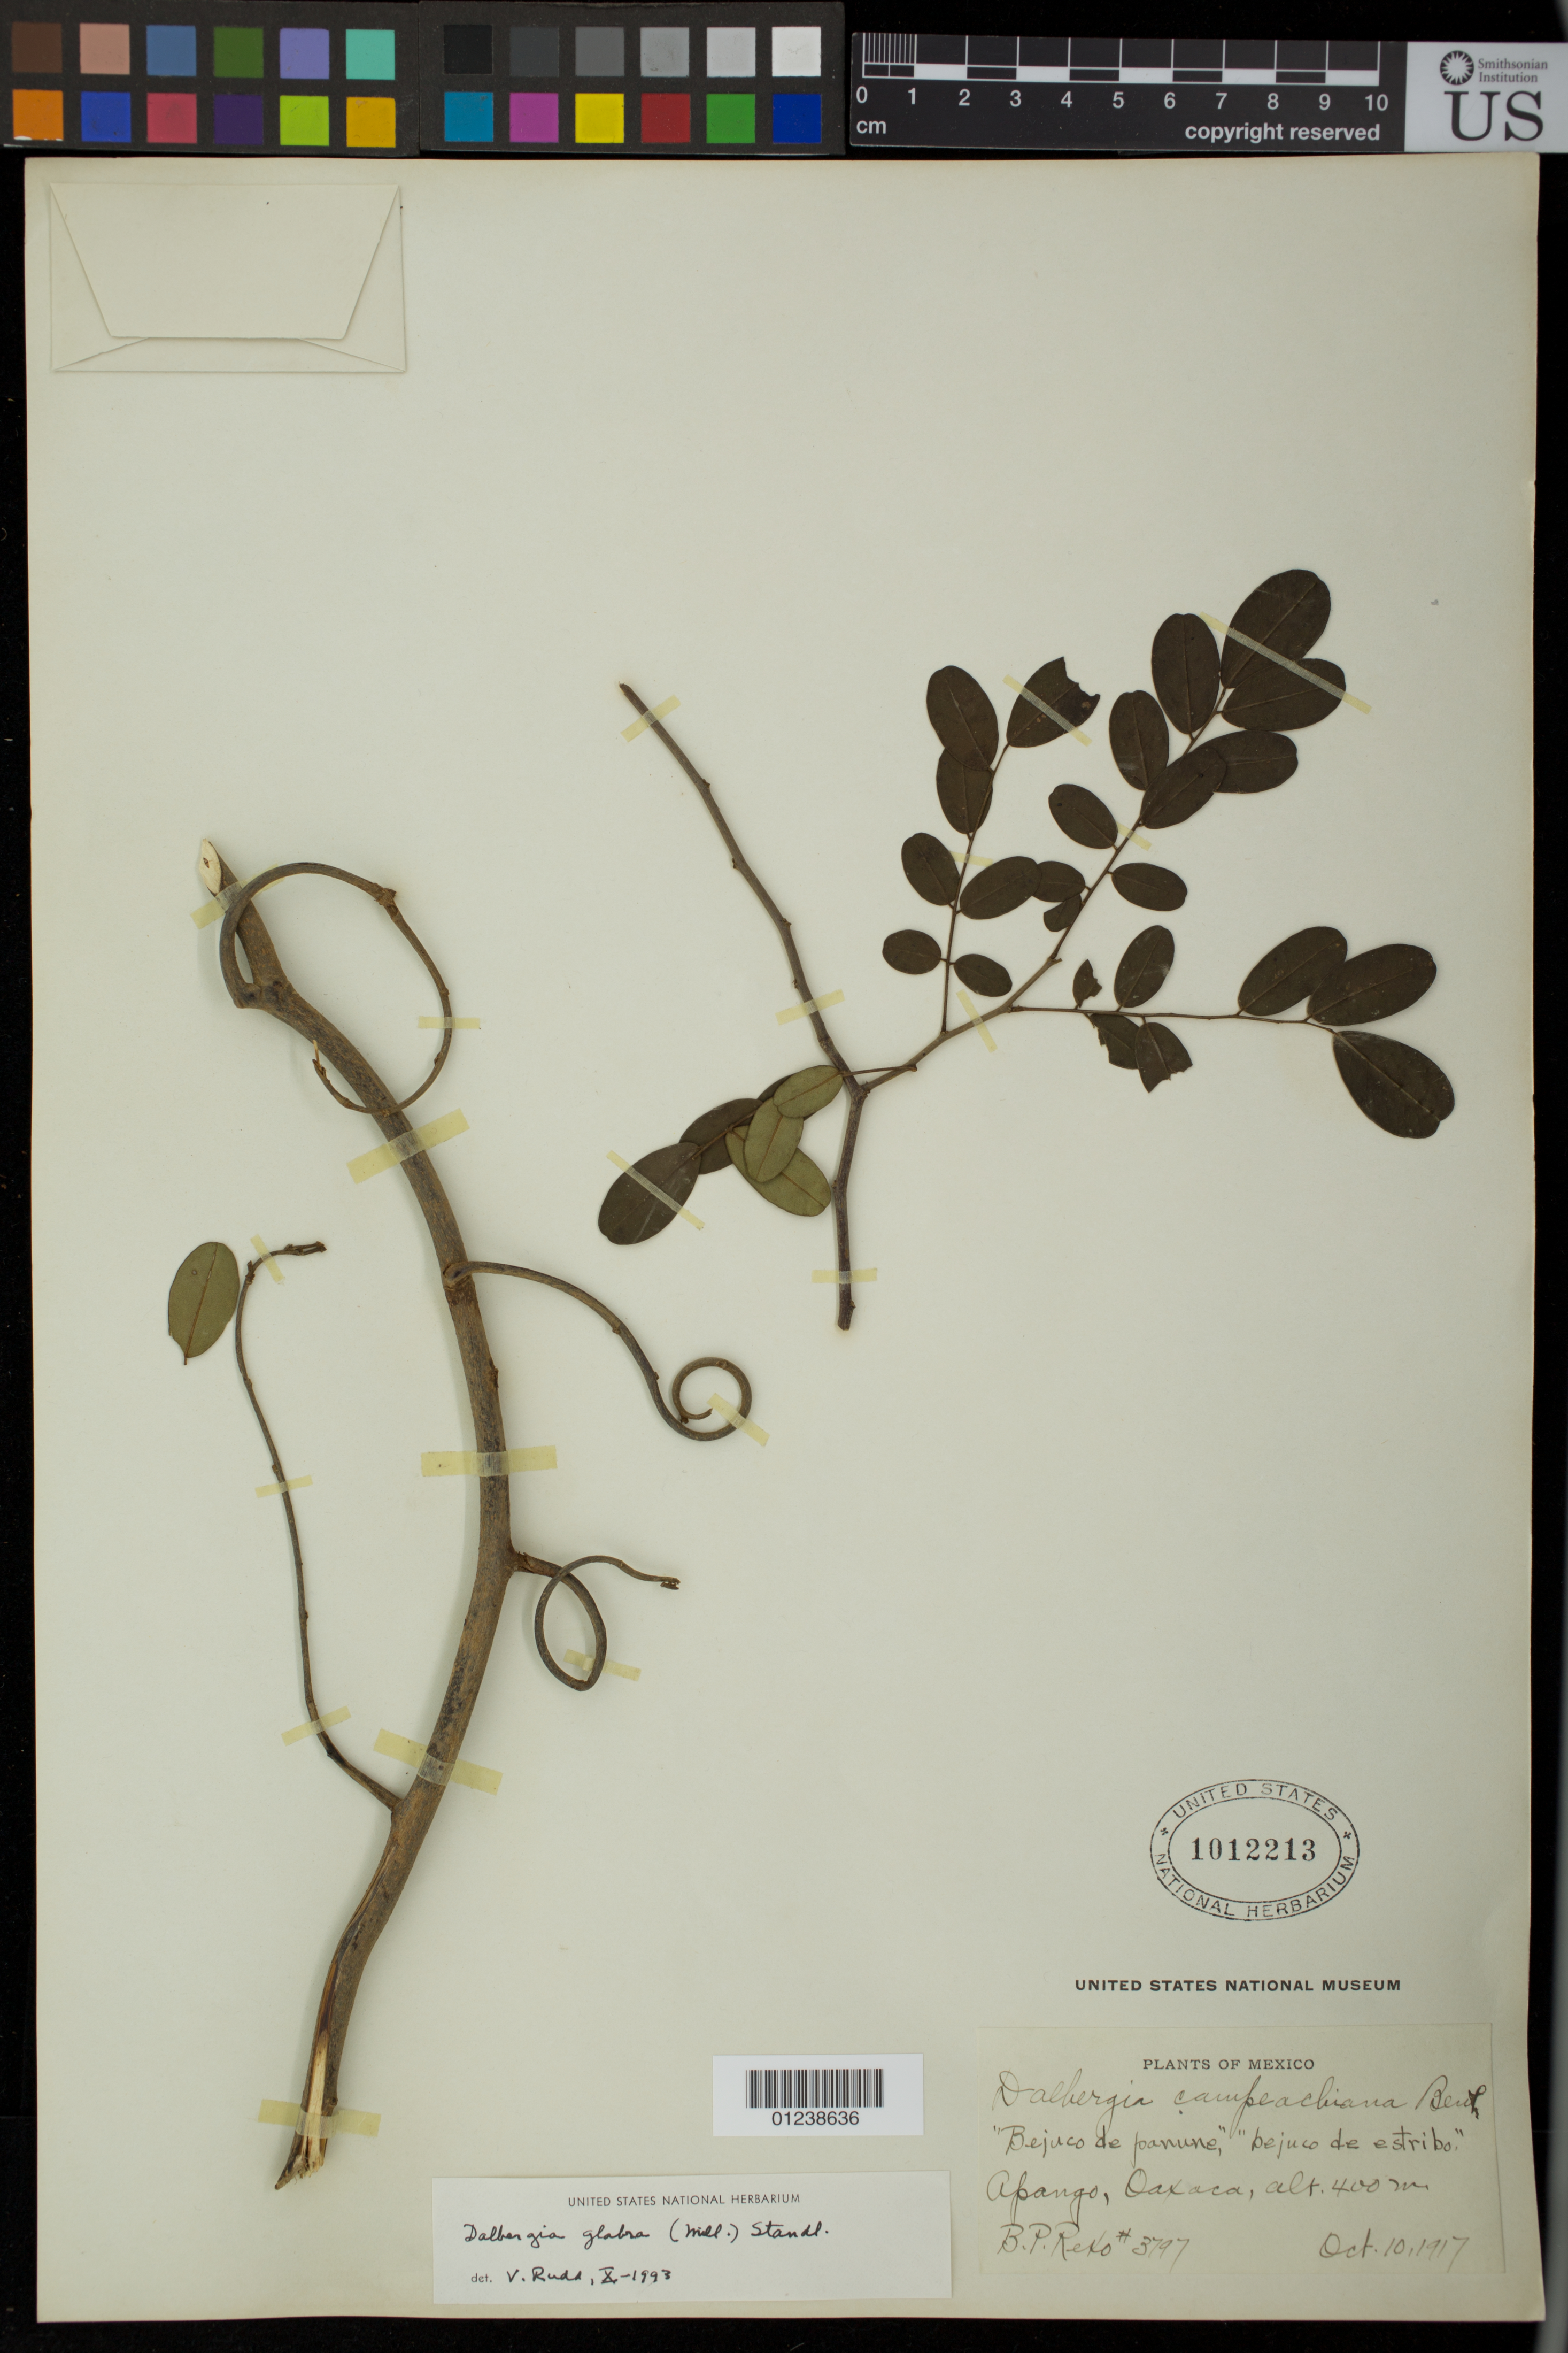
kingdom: Plantae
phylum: Tracheophyta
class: Magnoliopsida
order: Fabales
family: Fabaceae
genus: Dalbergia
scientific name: Dalbergia glabra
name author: (Mill.) Standl.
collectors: B. Rexo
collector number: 3797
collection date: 1917-10-10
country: Mexico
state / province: Oaxaca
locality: Apango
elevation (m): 400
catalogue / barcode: US 1012213